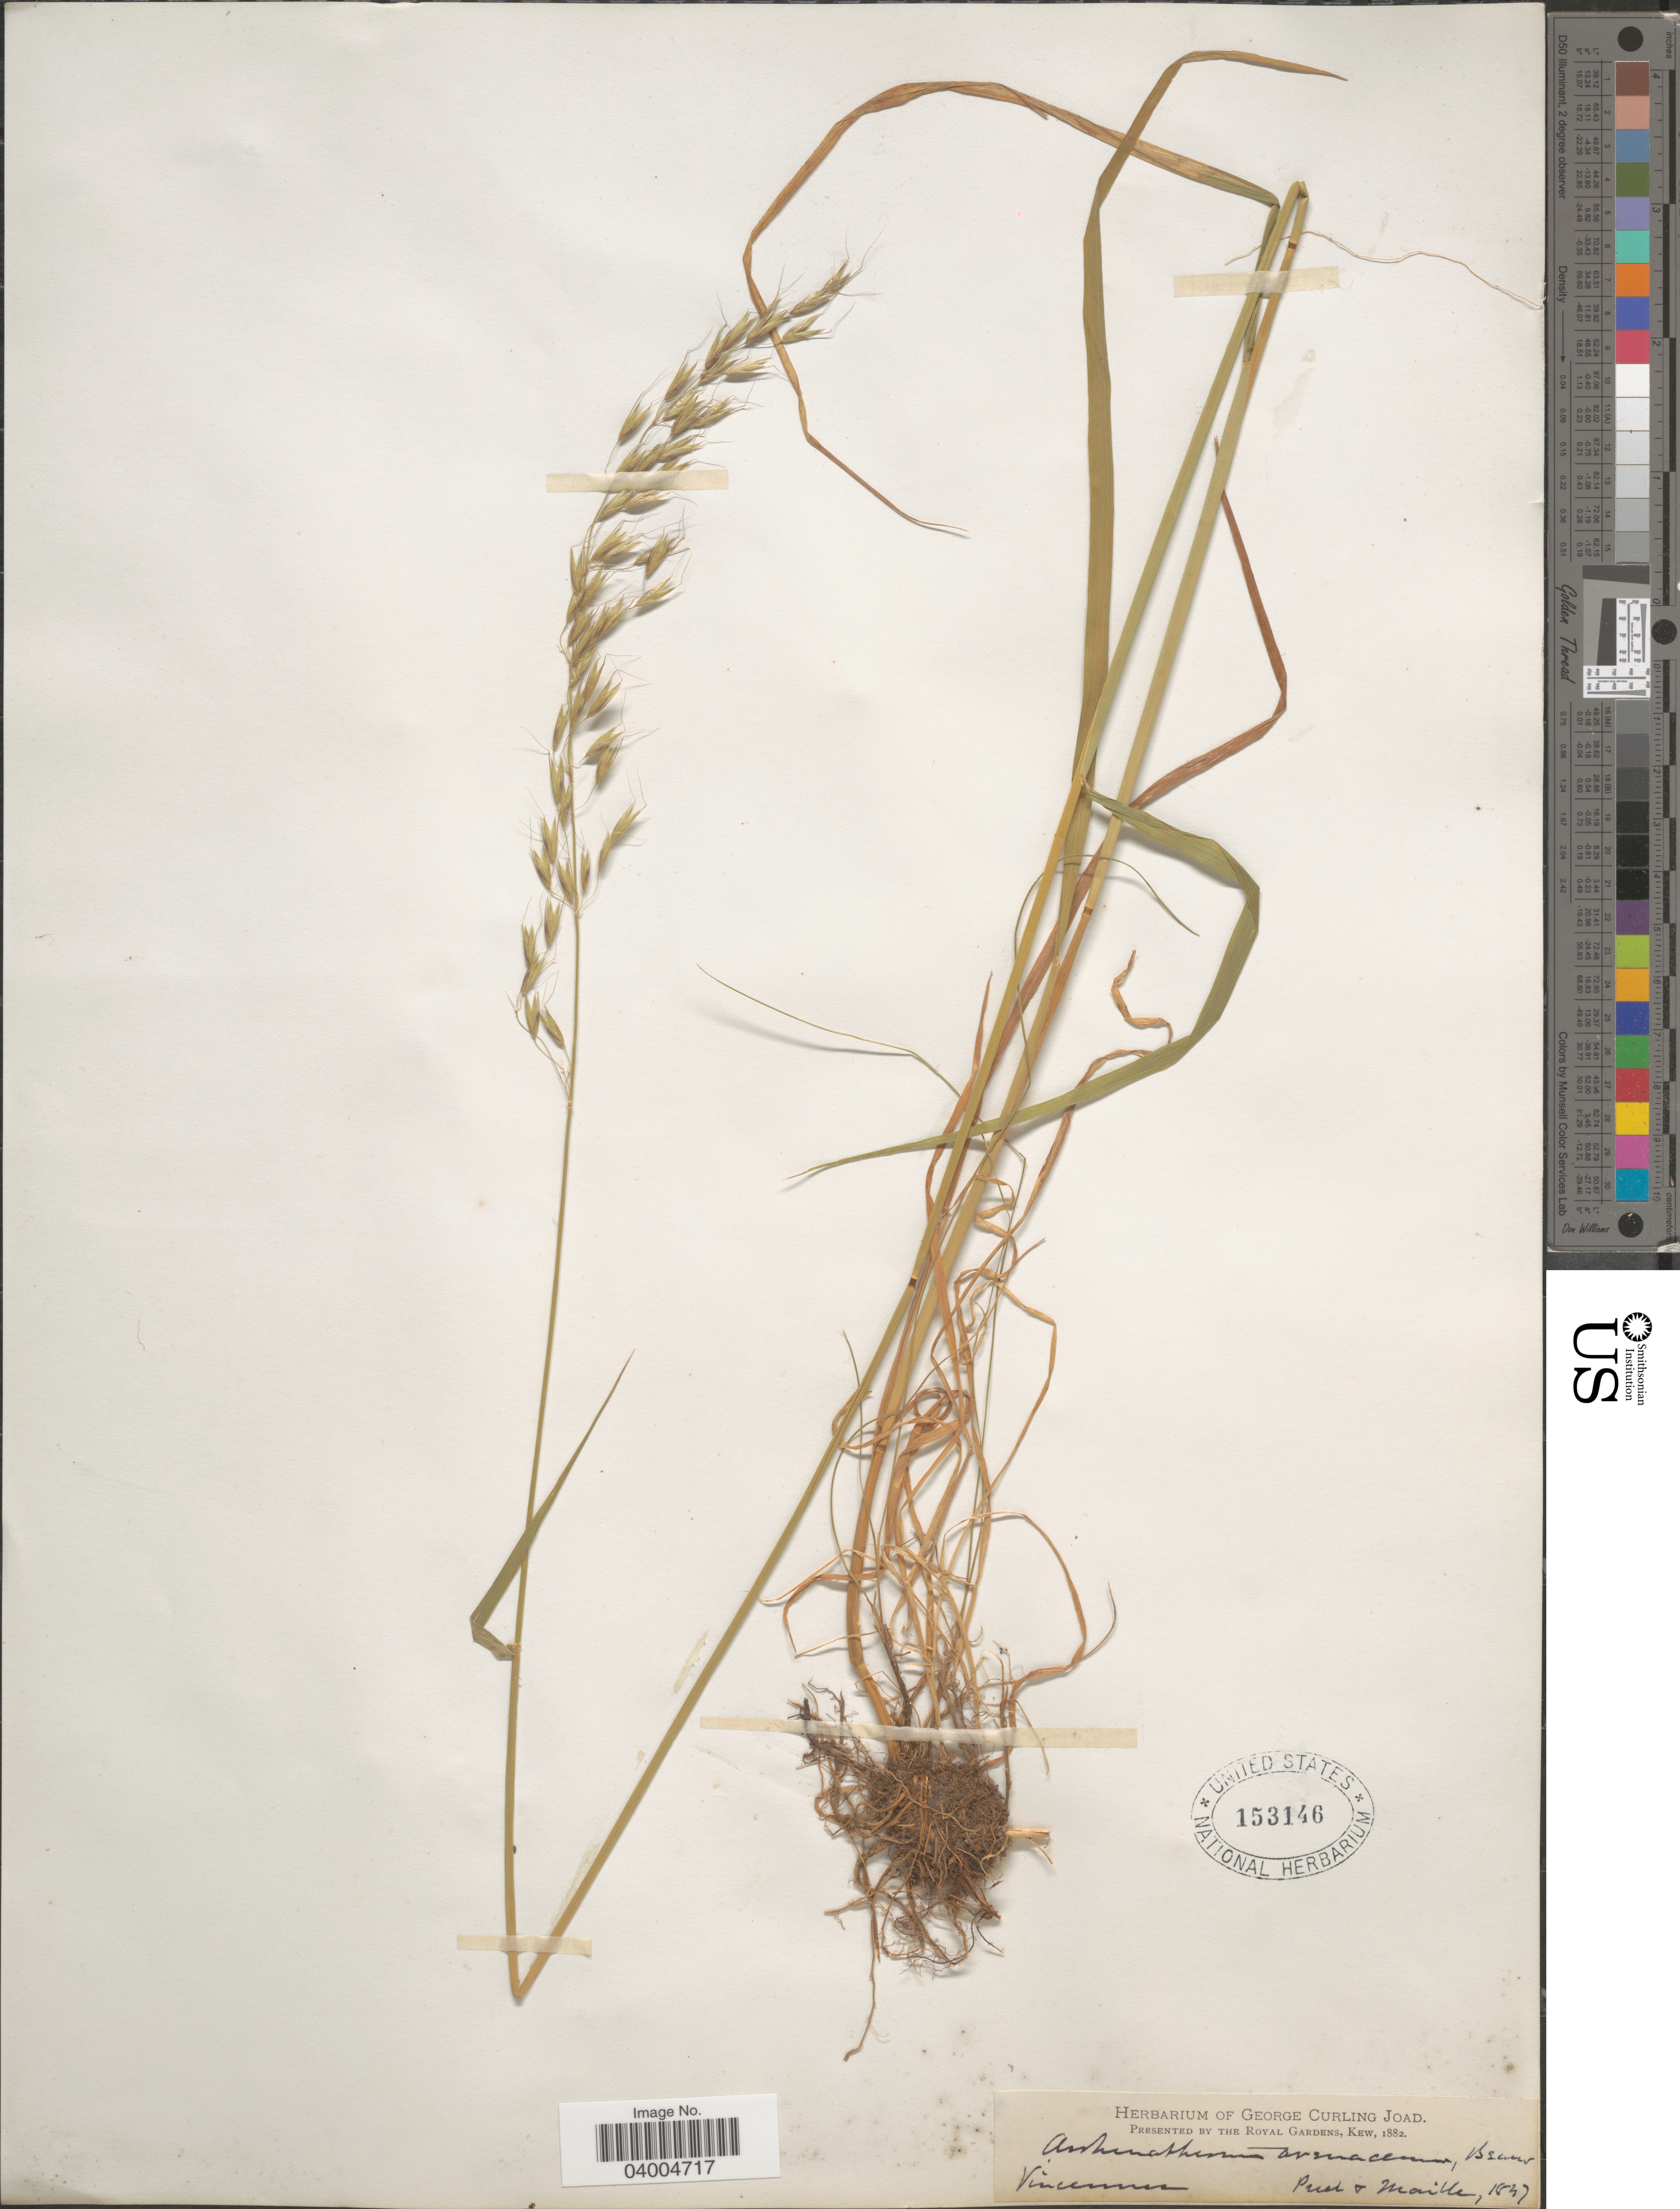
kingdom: Plantae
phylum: Tracheophyta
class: Liliopsida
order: Poales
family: Poaceae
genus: Arrhenatherum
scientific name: Arrhenatherum elatius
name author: (L.) J. Presl & C. Presl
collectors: Puel & Maille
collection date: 1847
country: France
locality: Vincennes.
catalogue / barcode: US 153146